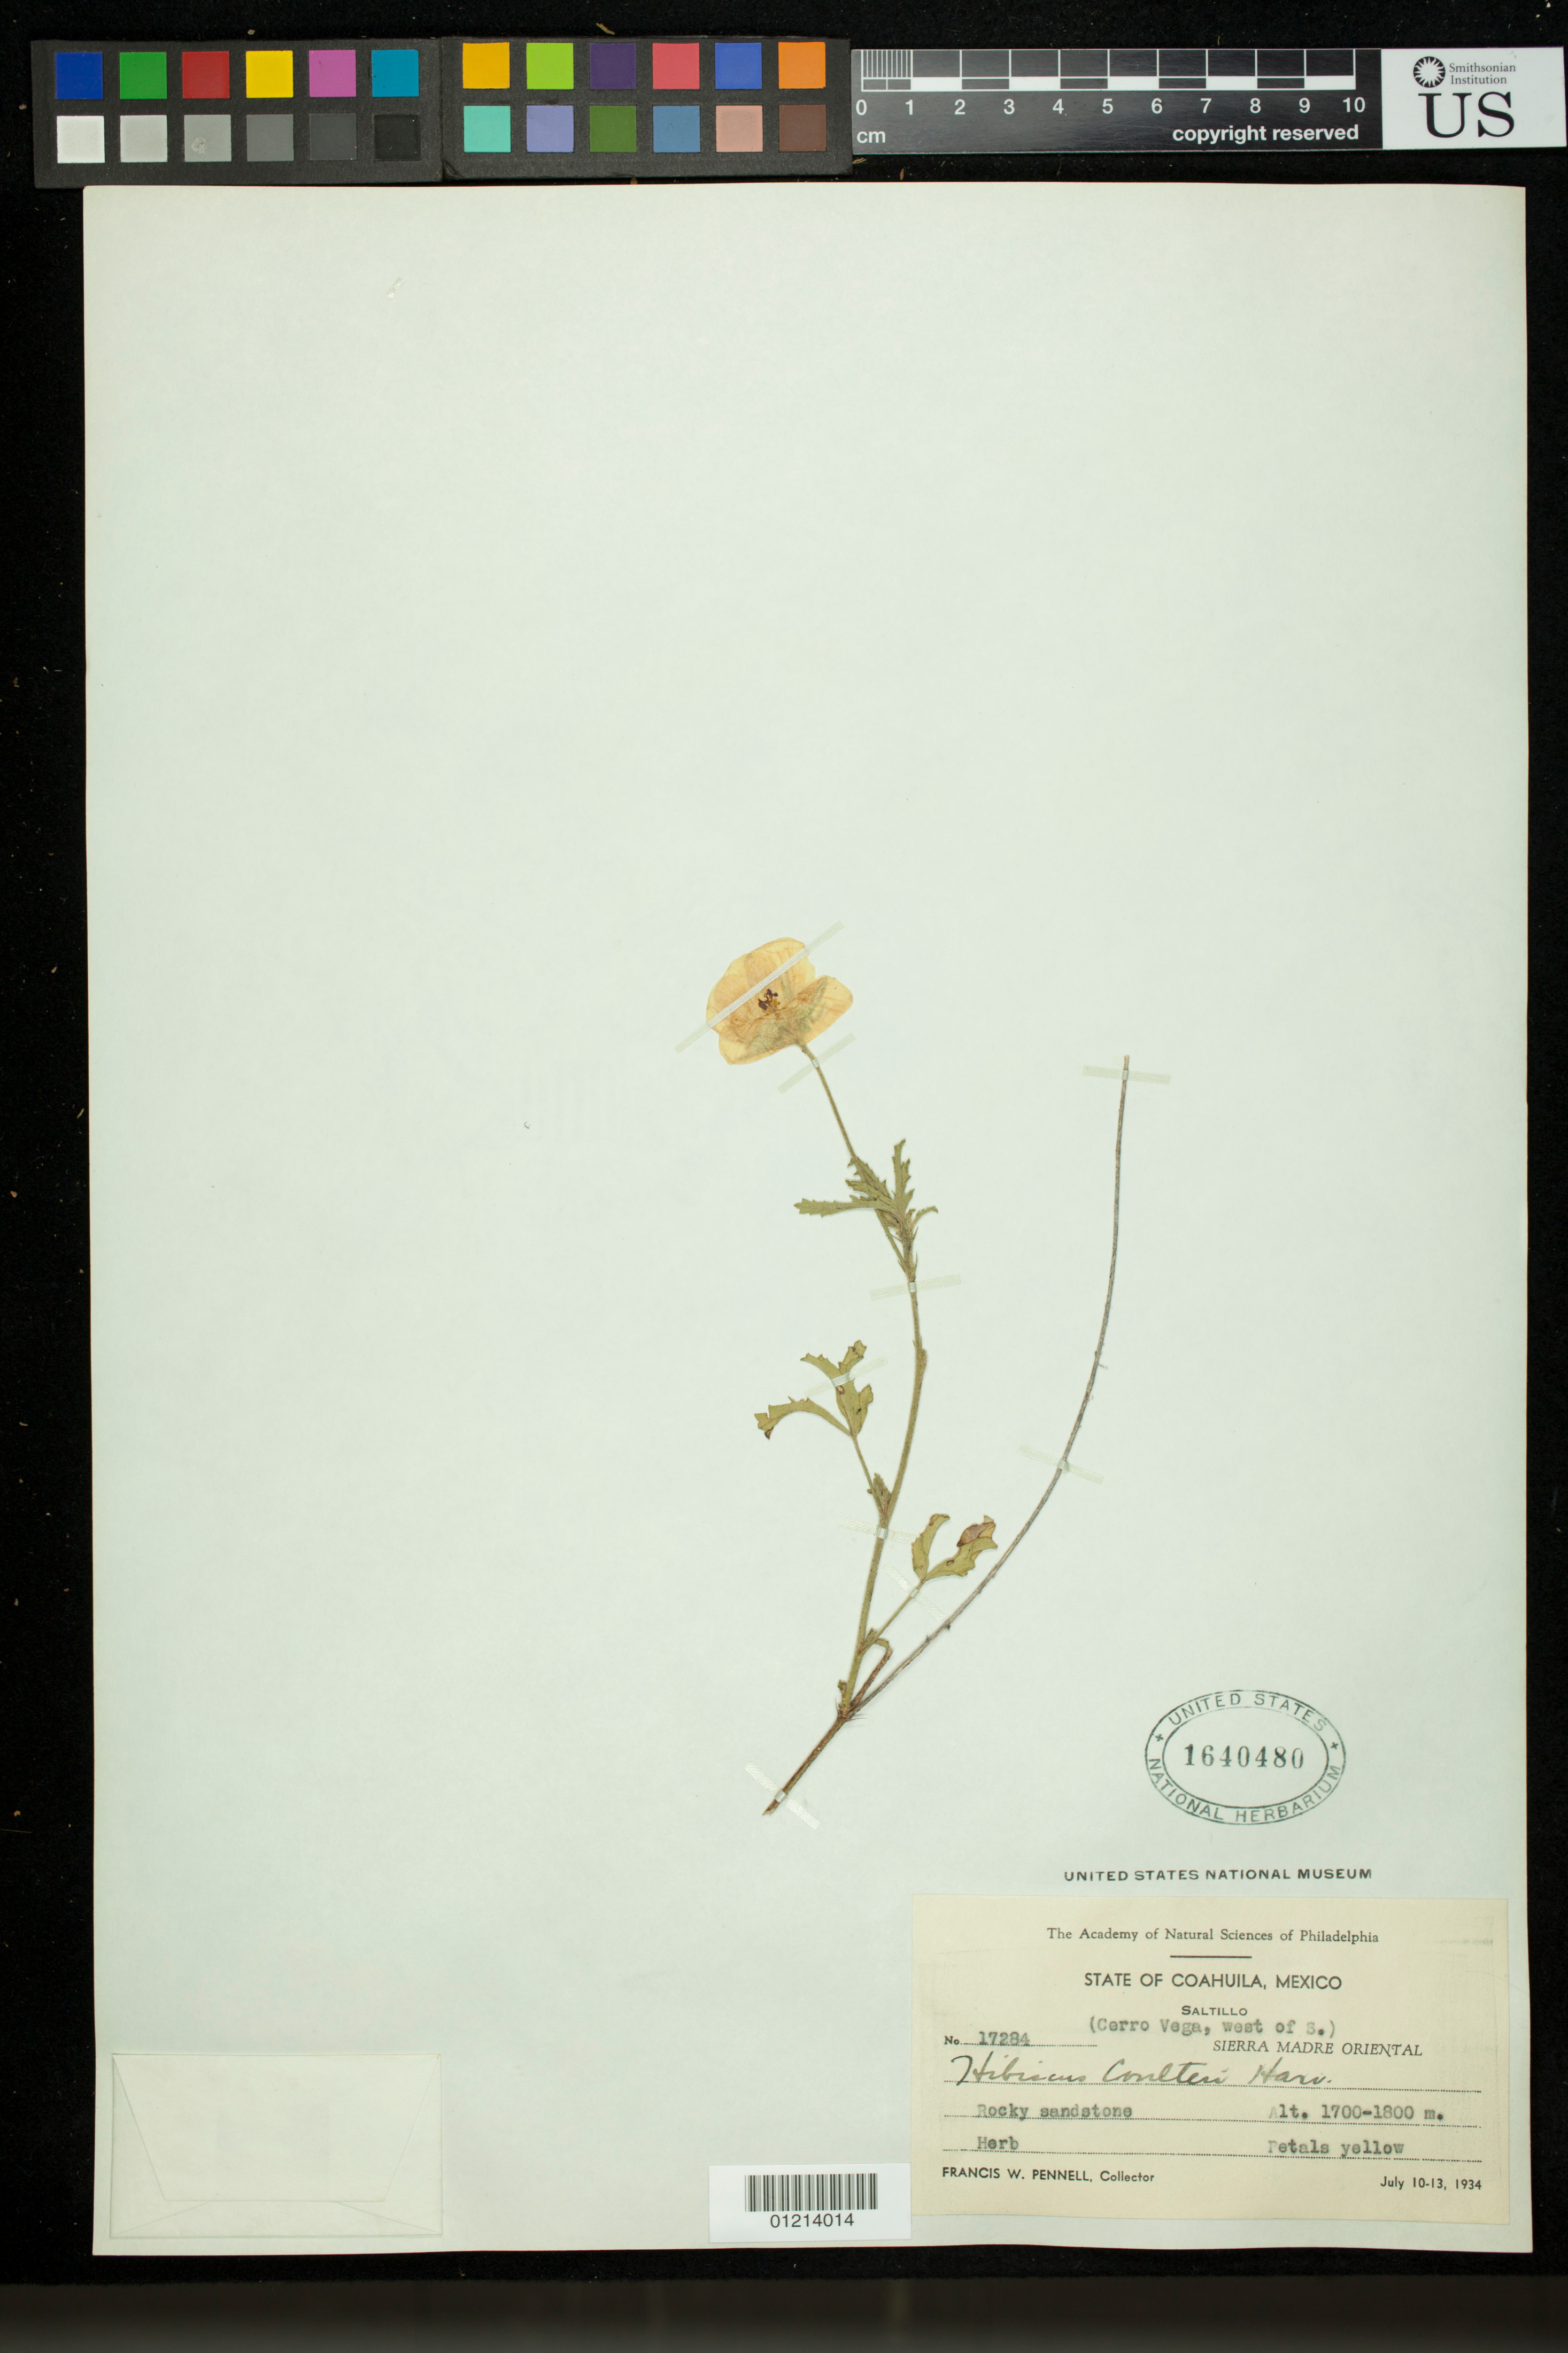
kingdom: Plantae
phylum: Tracheophyta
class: Magnoliopsida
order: Malvales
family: Malvaceae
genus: Hibiscus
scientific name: Hibiscus coulteri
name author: Harv. ex A. Gray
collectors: F. W. Pennell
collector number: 17284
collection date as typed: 10 Jul 1934 to 13 Jul 1934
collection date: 1934-07-10/1934-07-13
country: Mexico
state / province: Coahuila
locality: Saltillo, Cerro Vega, West of S. Sierra Madre Oriental.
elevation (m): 1700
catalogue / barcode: US 1640480